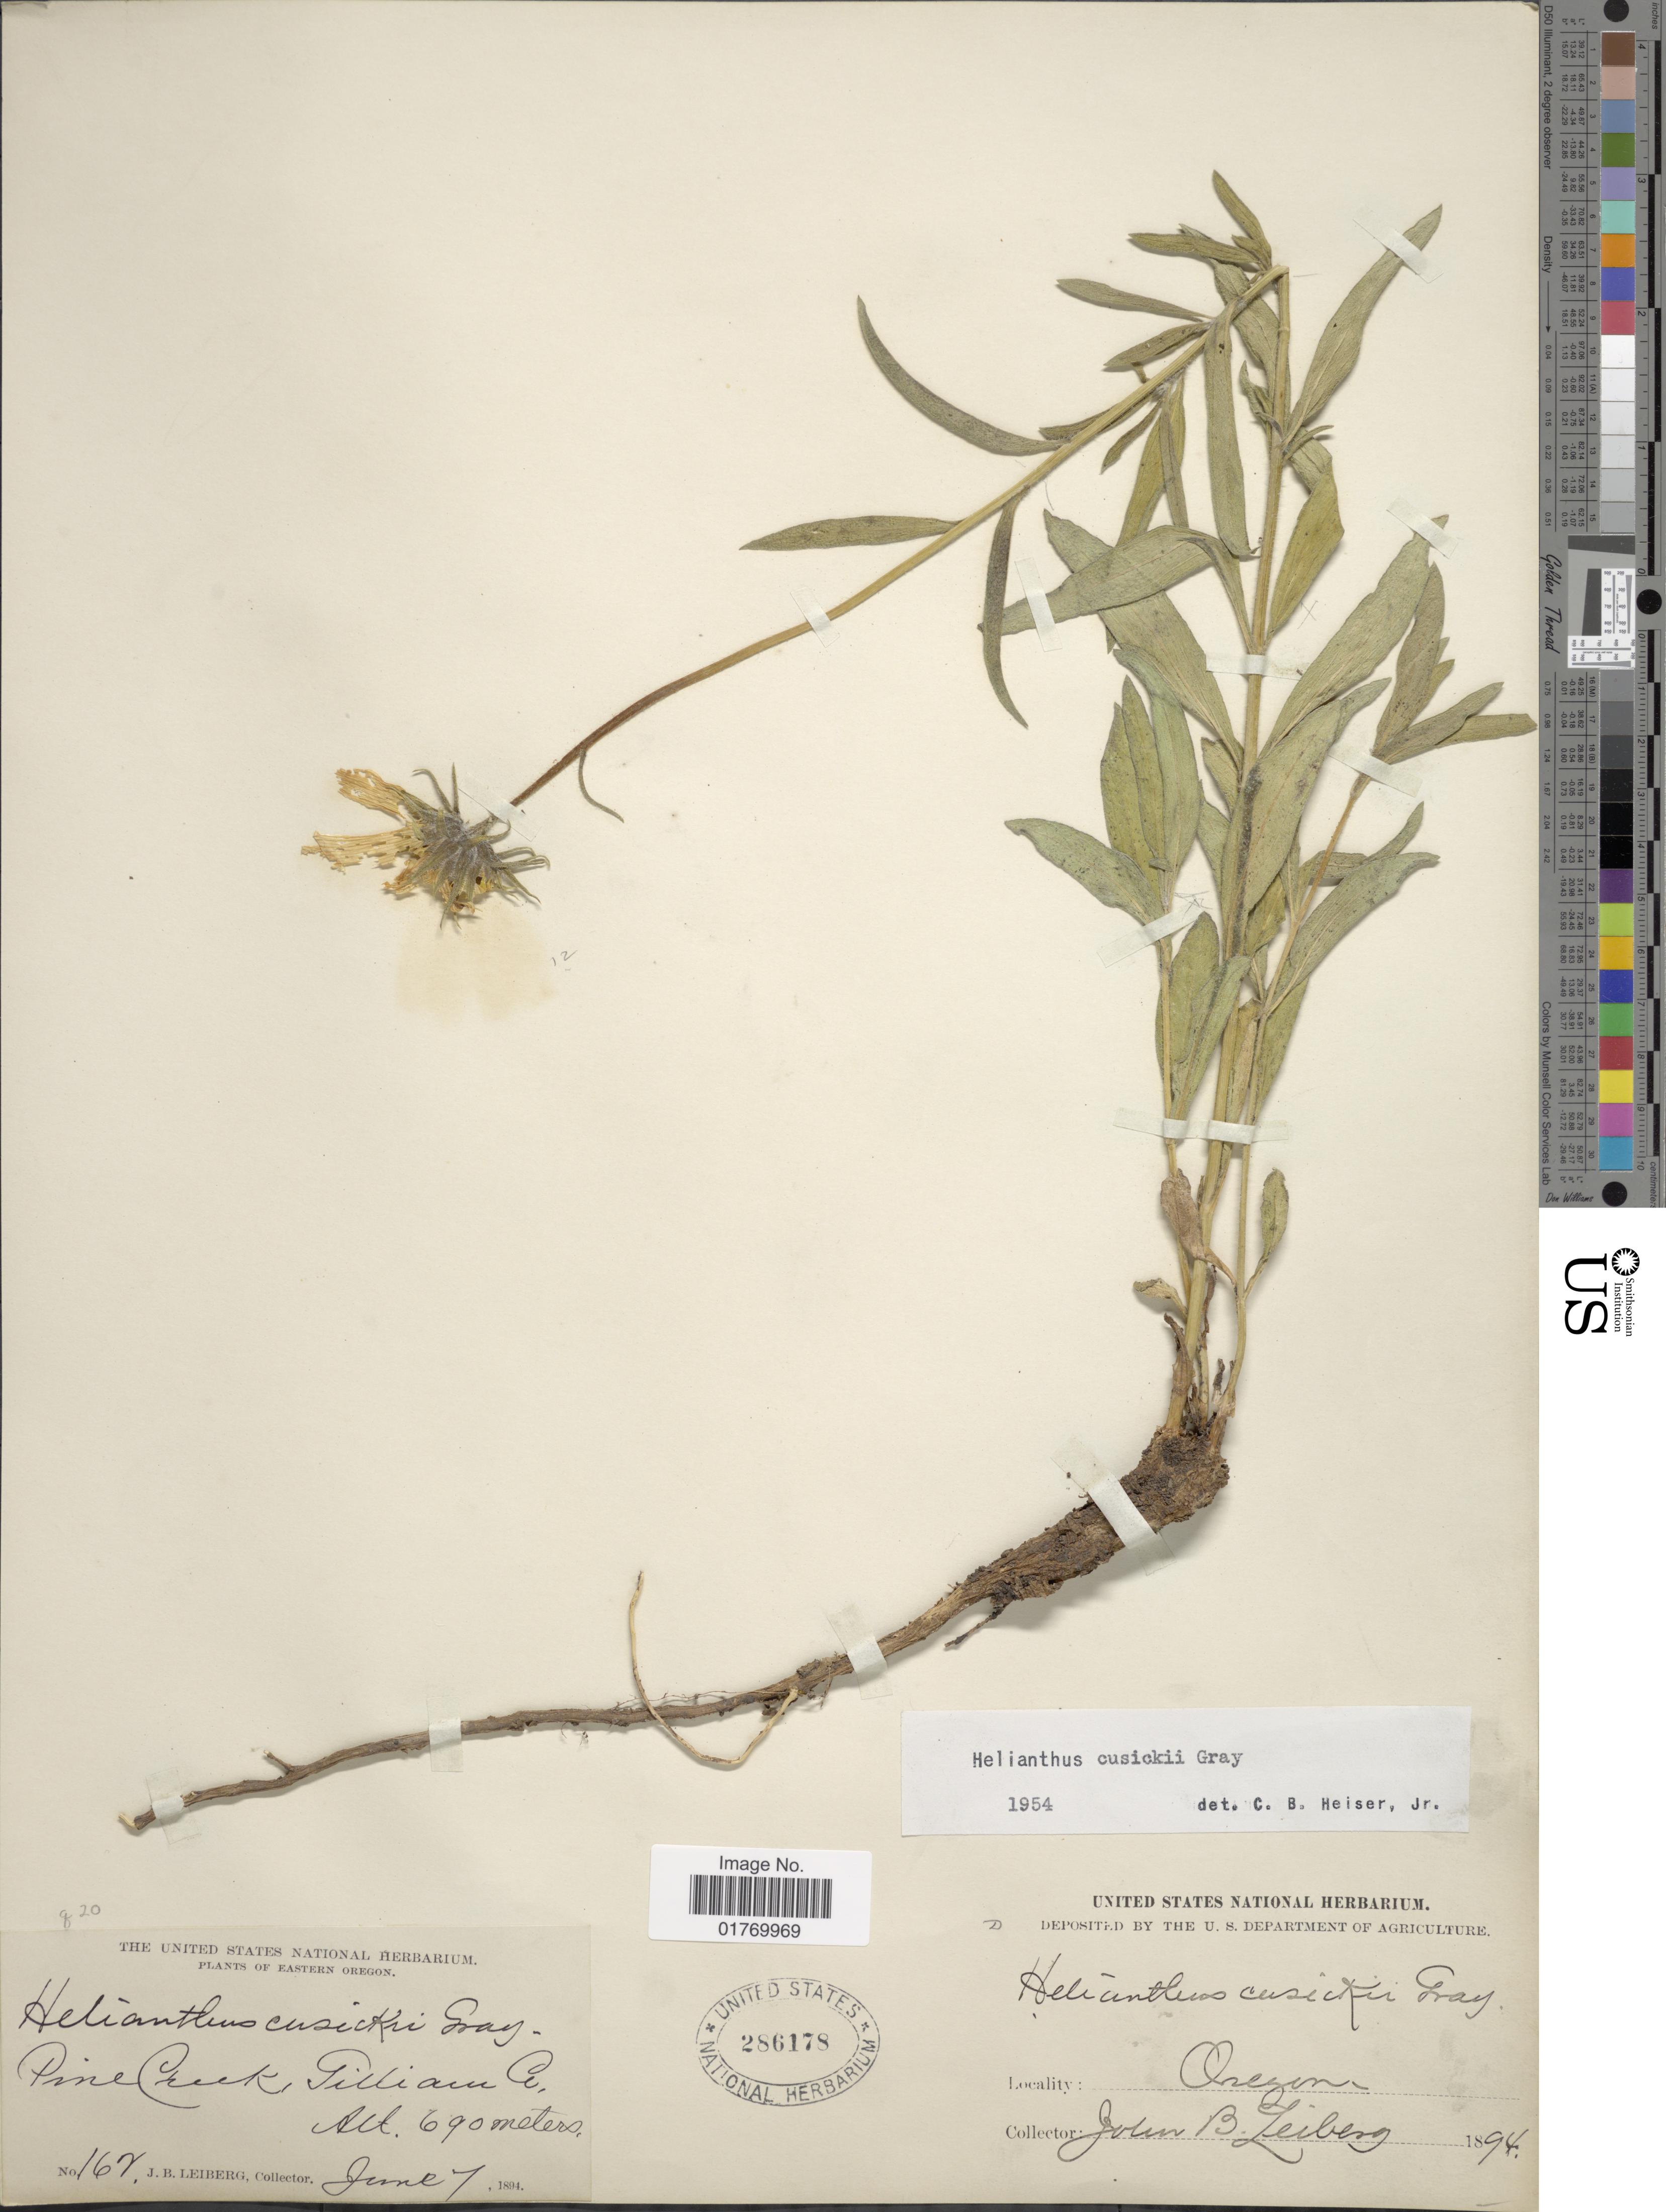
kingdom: Plantae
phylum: Tracheophyta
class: Magnoliopsida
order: Asterales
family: Asteraceae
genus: Helianthus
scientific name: Helianthus cusickii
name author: A. Gray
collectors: J. B. Leiberg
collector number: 167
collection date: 1894-06-07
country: United States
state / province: Oregon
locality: Pine Creek, Pilliam Co.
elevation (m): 690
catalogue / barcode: US 286178